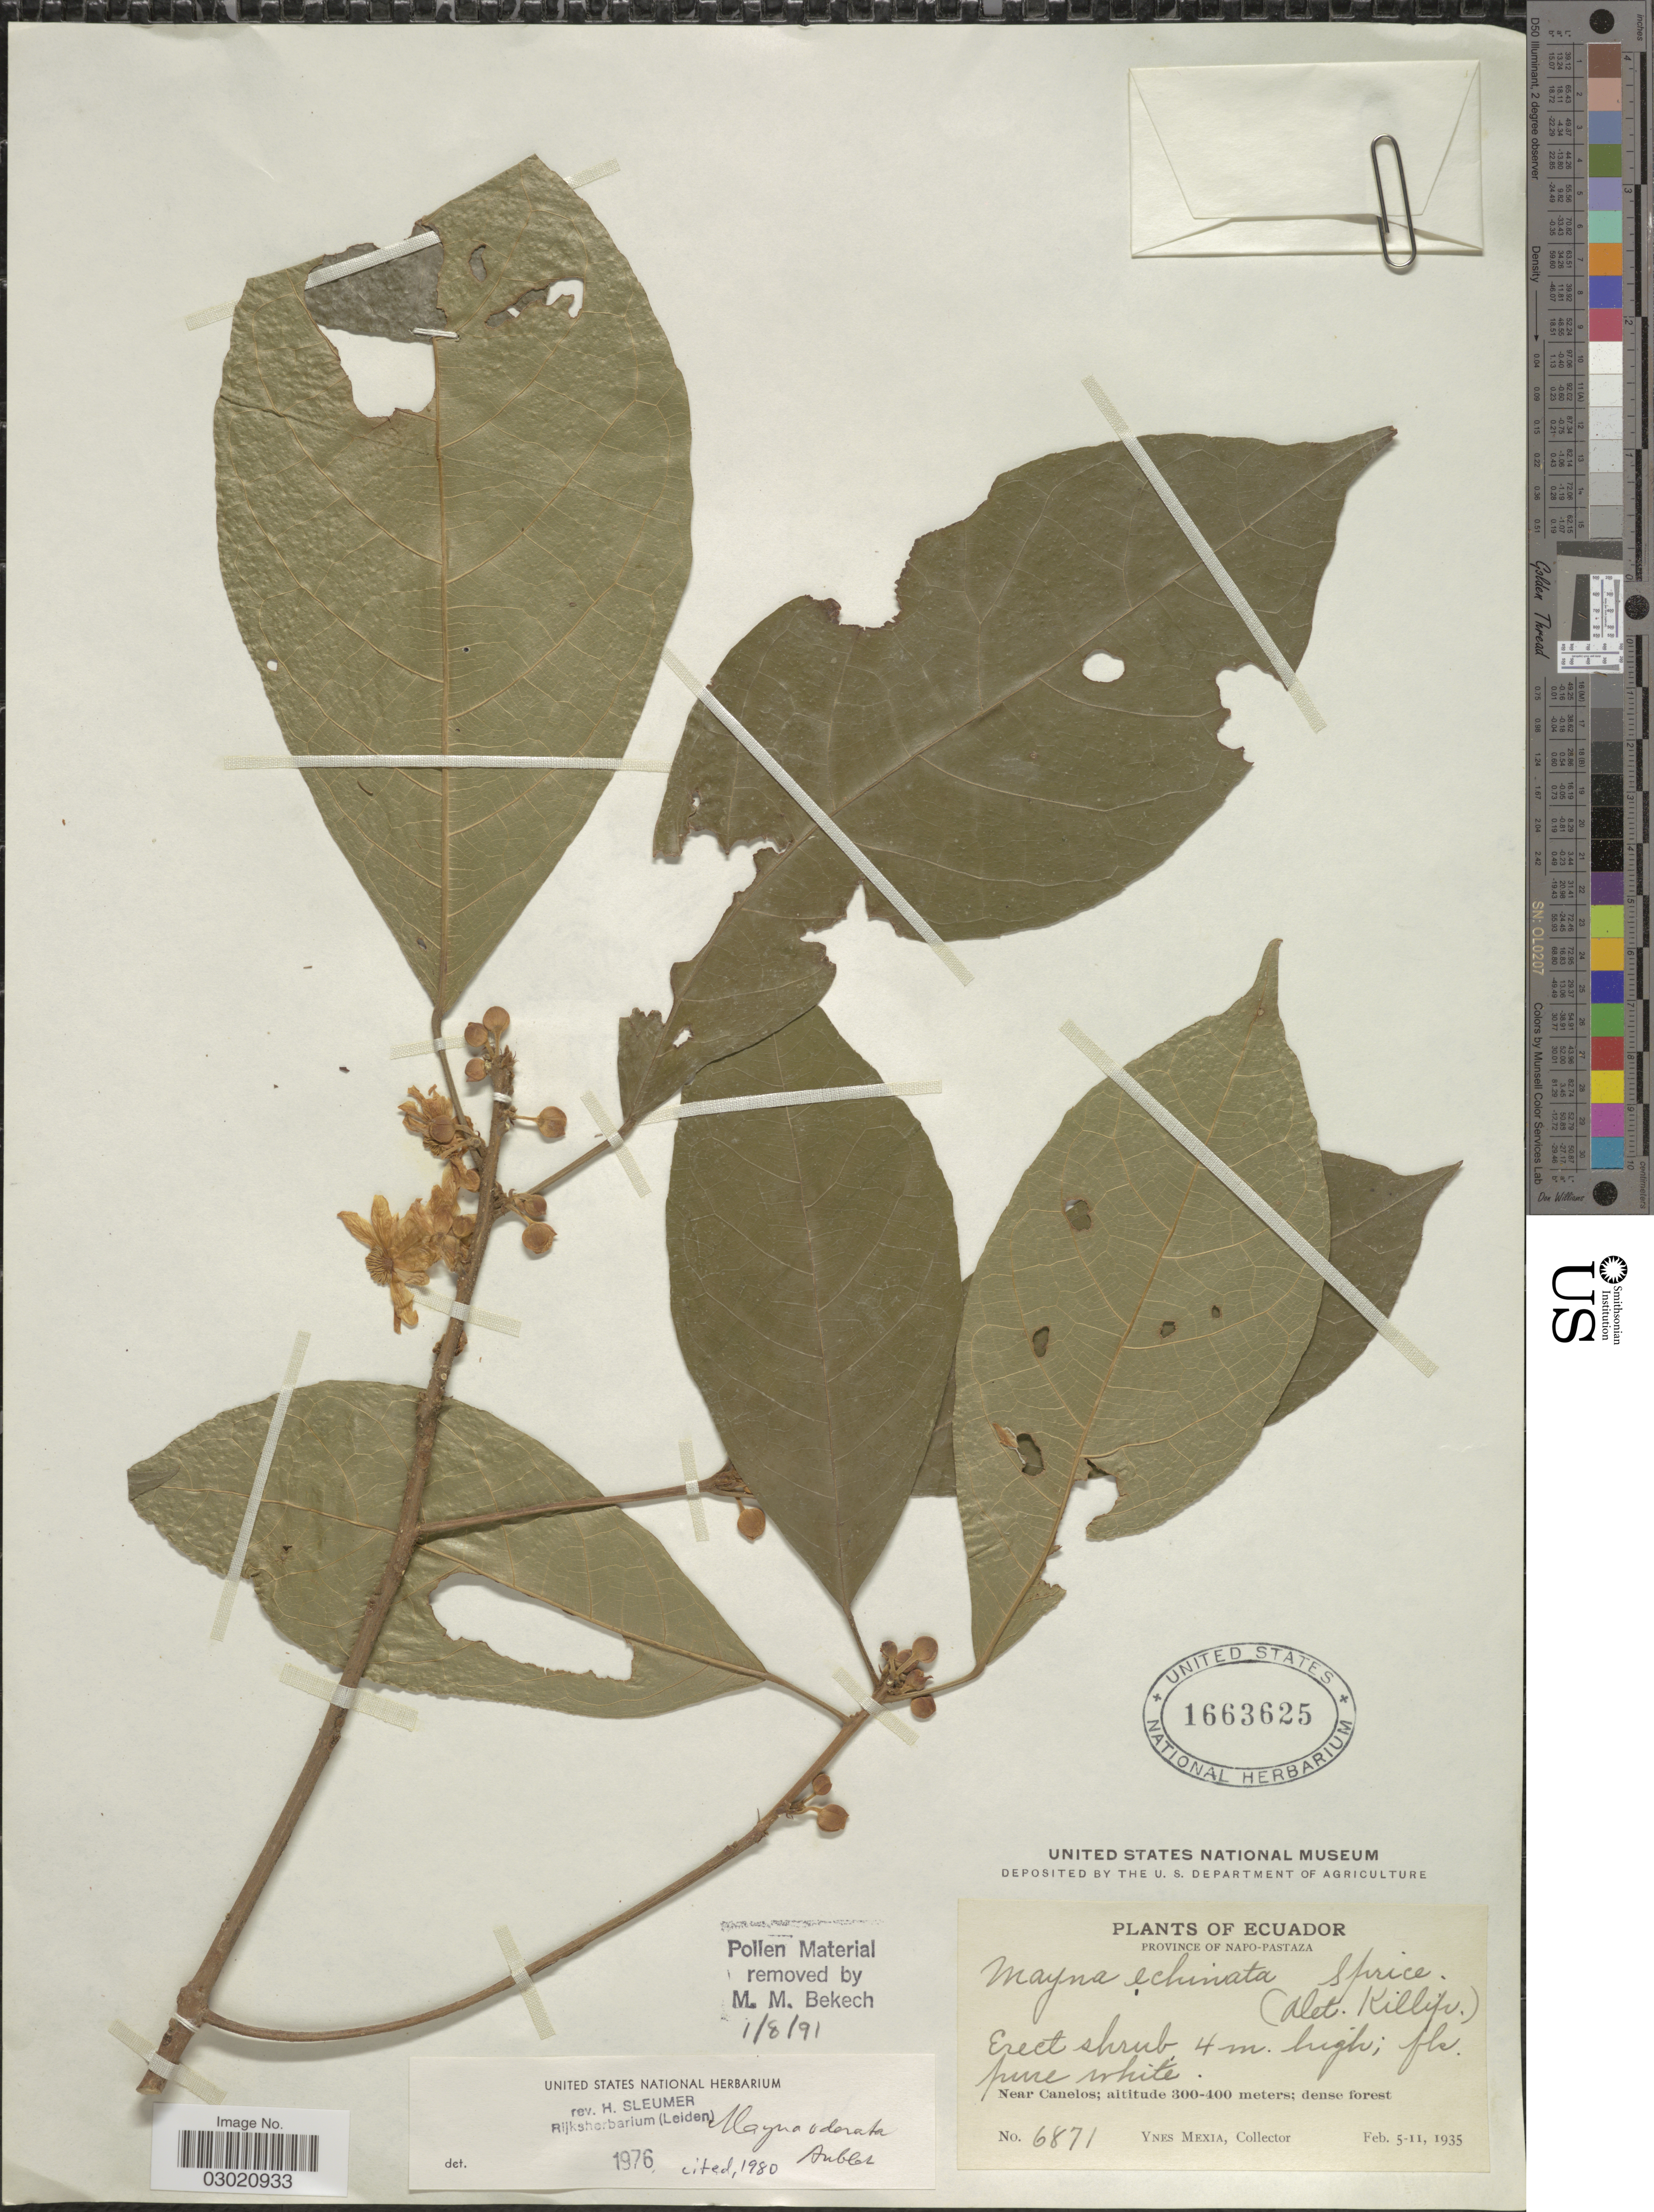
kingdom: Plantae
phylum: Tracheophyta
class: Magnoliopsida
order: Malpighiales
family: Achariaceae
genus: Mayna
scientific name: Mayna odorata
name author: Aubl.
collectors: Y. Mexia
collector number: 6871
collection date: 1935-02-05/1935-02-11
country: Ecuador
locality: Province of Napo-Pastaza. Near Canelos.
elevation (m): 300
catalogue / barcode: US 1663625